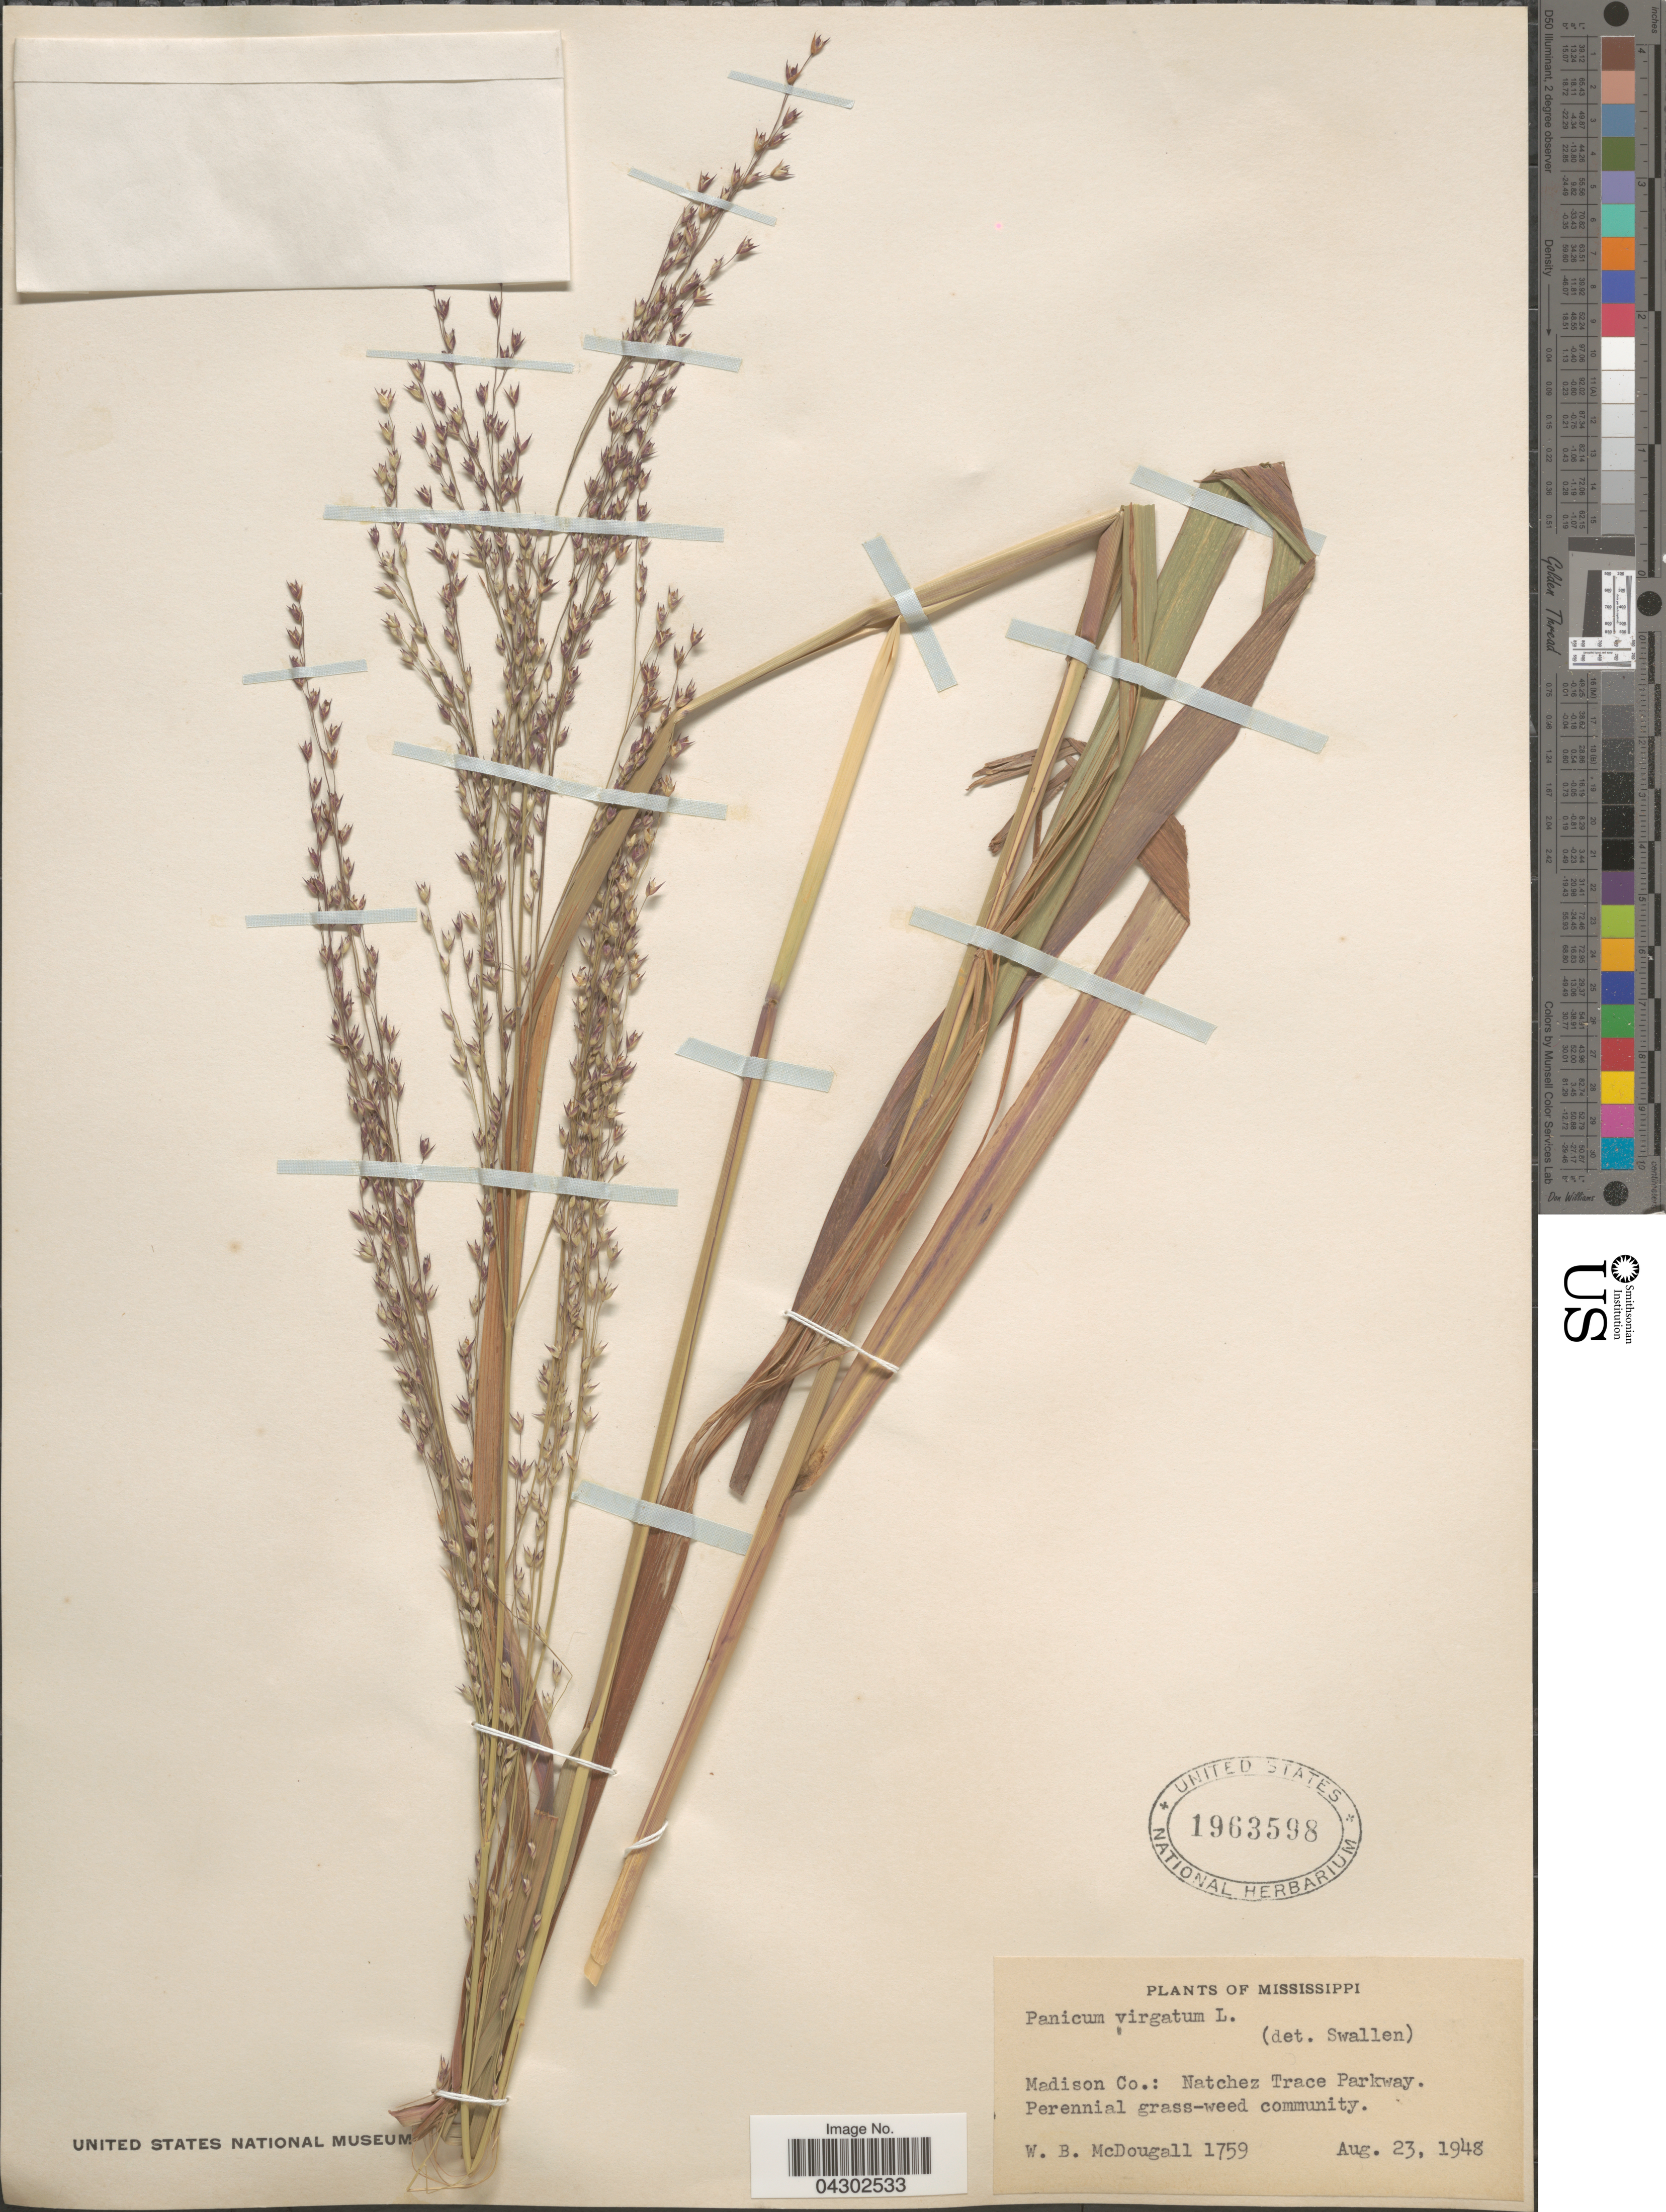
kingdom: Plantae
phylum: Tracheophyta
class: Liliopsida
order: Poales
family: Poaceae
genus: Panicum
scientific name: Panicum virgatum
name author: L.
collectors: W. B. McDougall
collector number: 1759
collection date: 1948-08-23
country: United States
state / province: Mississippi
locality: Madison Co.: Natchez Trace Parkway.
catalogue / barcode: US 1963598